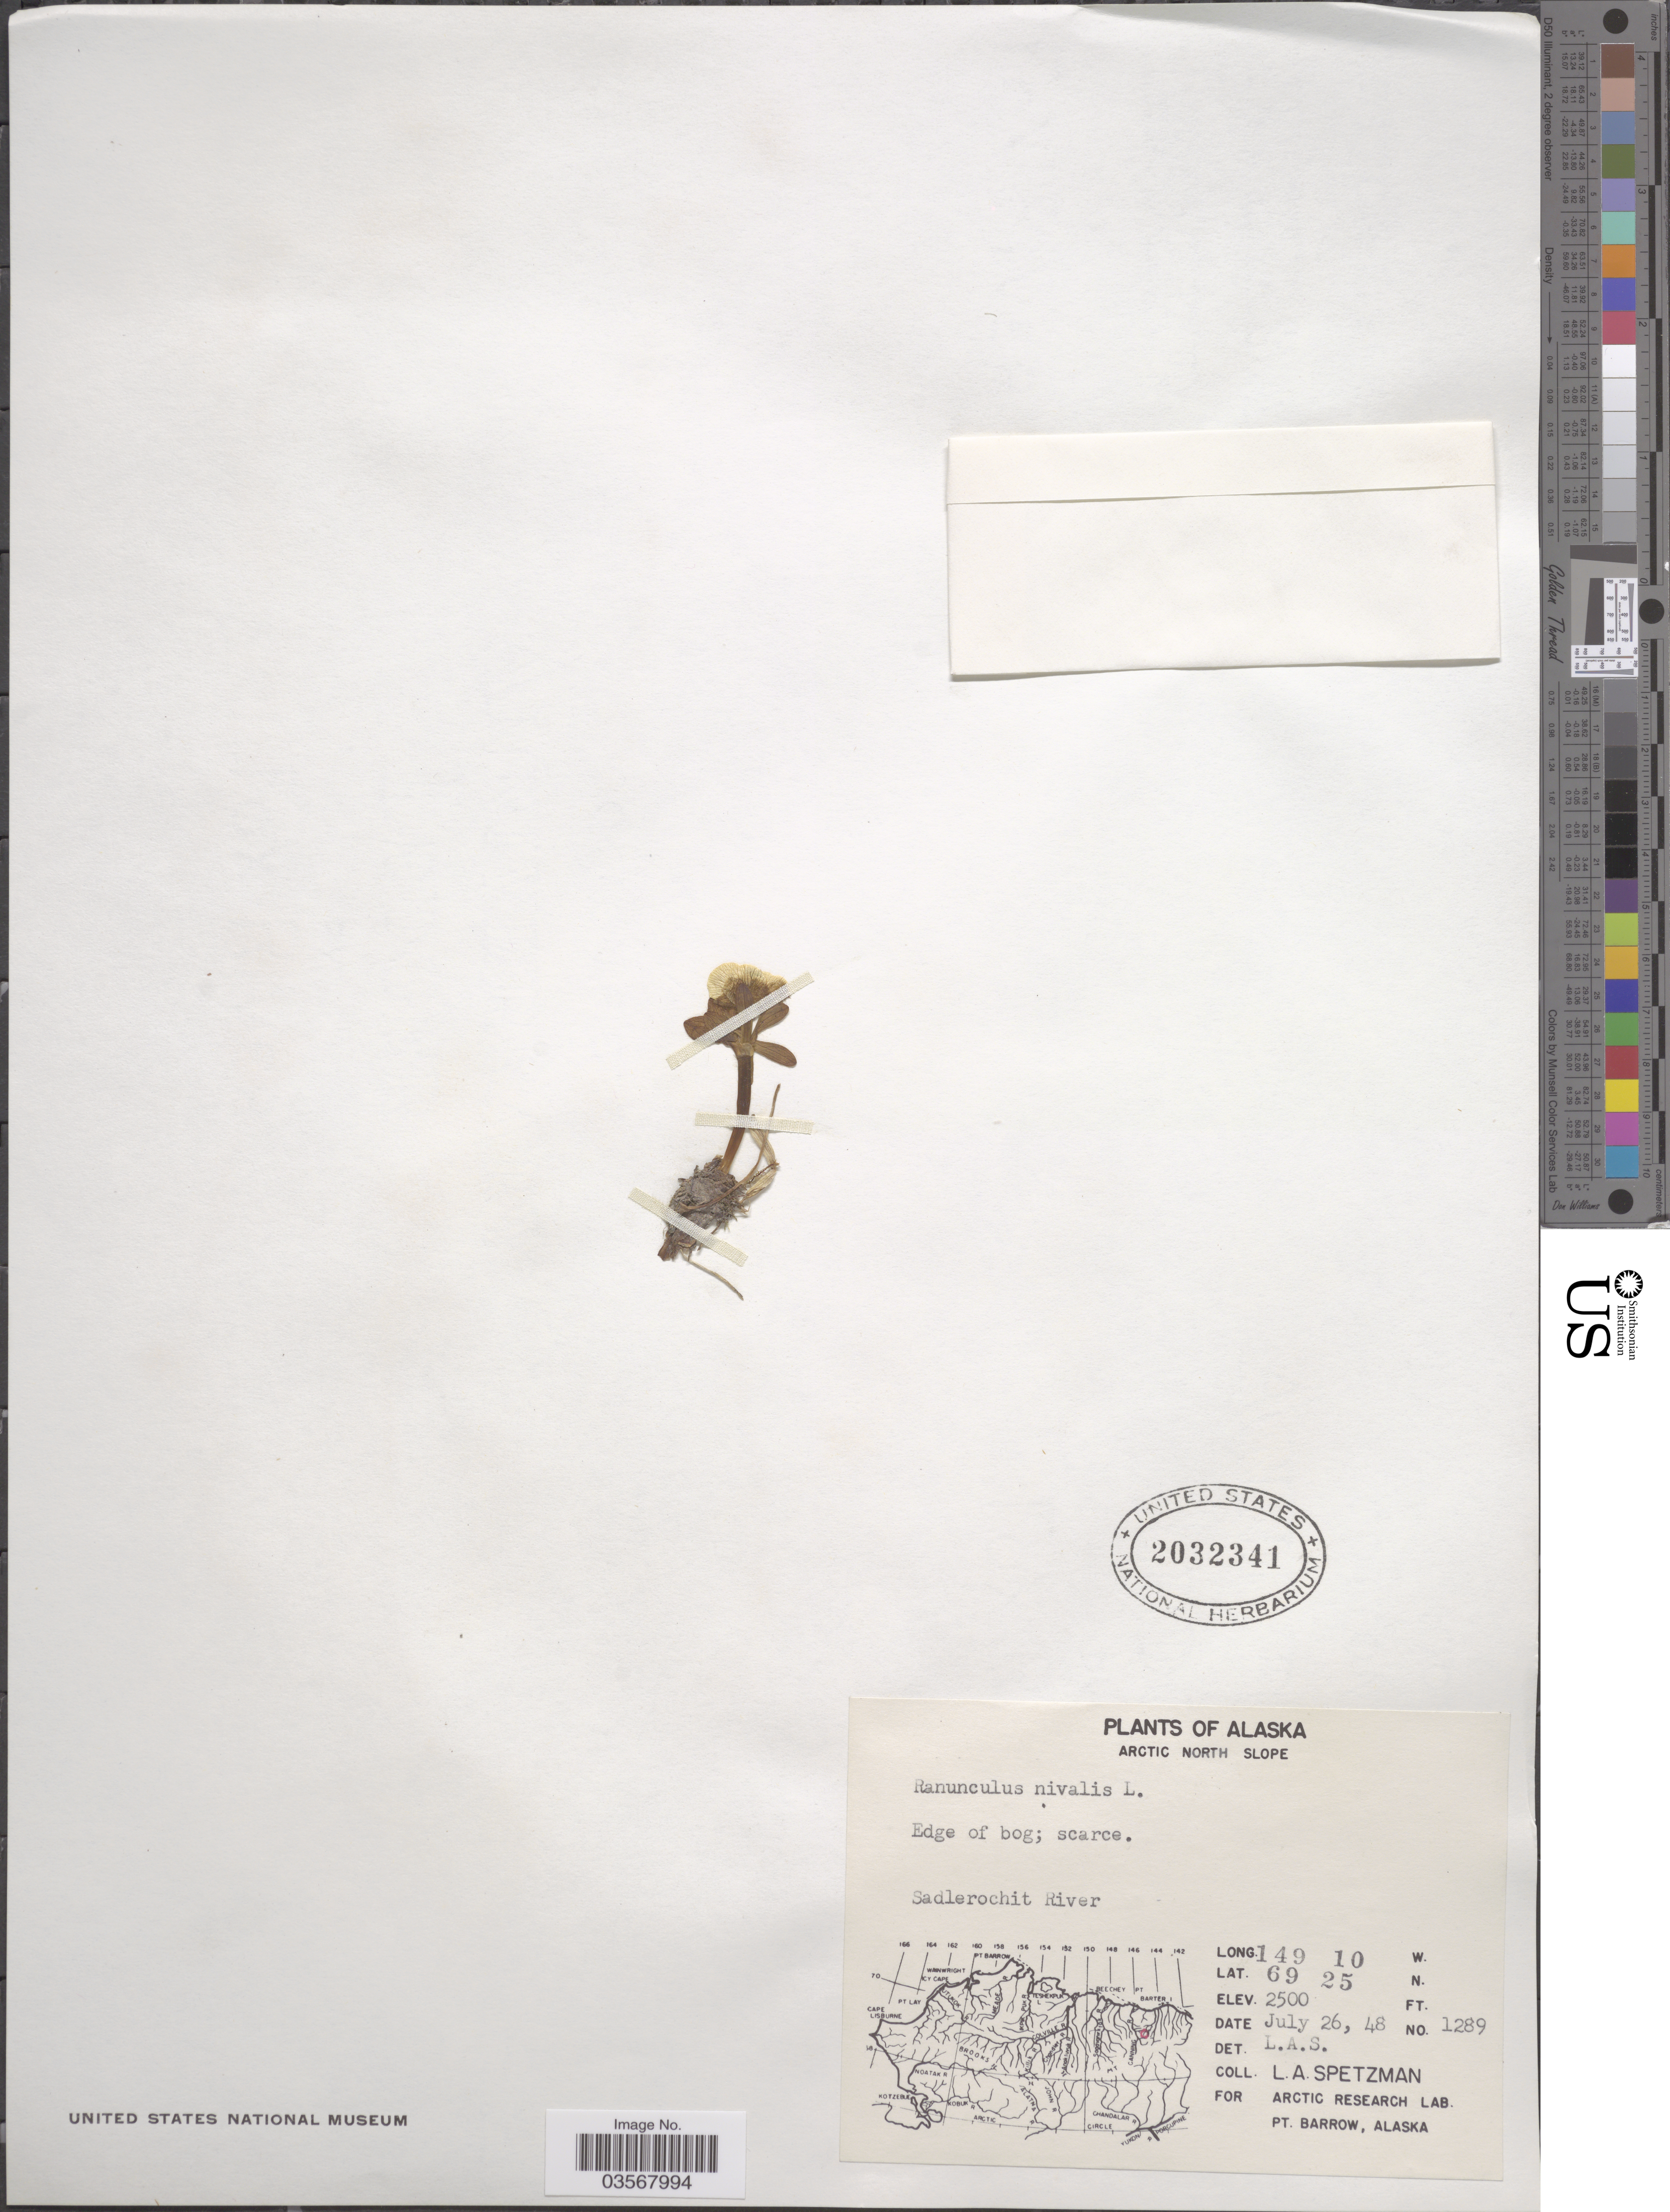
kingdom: Plantae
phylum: Tracheophyta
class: Magnoliopsida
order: Ranunculales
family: Ranunculaceae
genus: Ranunculus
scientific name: Ranunculus nivalis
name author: L.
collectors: L. Spetzman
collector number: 1289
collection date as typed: Transcribed d/m/y: 26/7/48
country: United States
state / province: Alaska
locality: Arctic North Slope. Sadlerochit River.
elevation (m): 762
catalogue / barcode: US 2032341